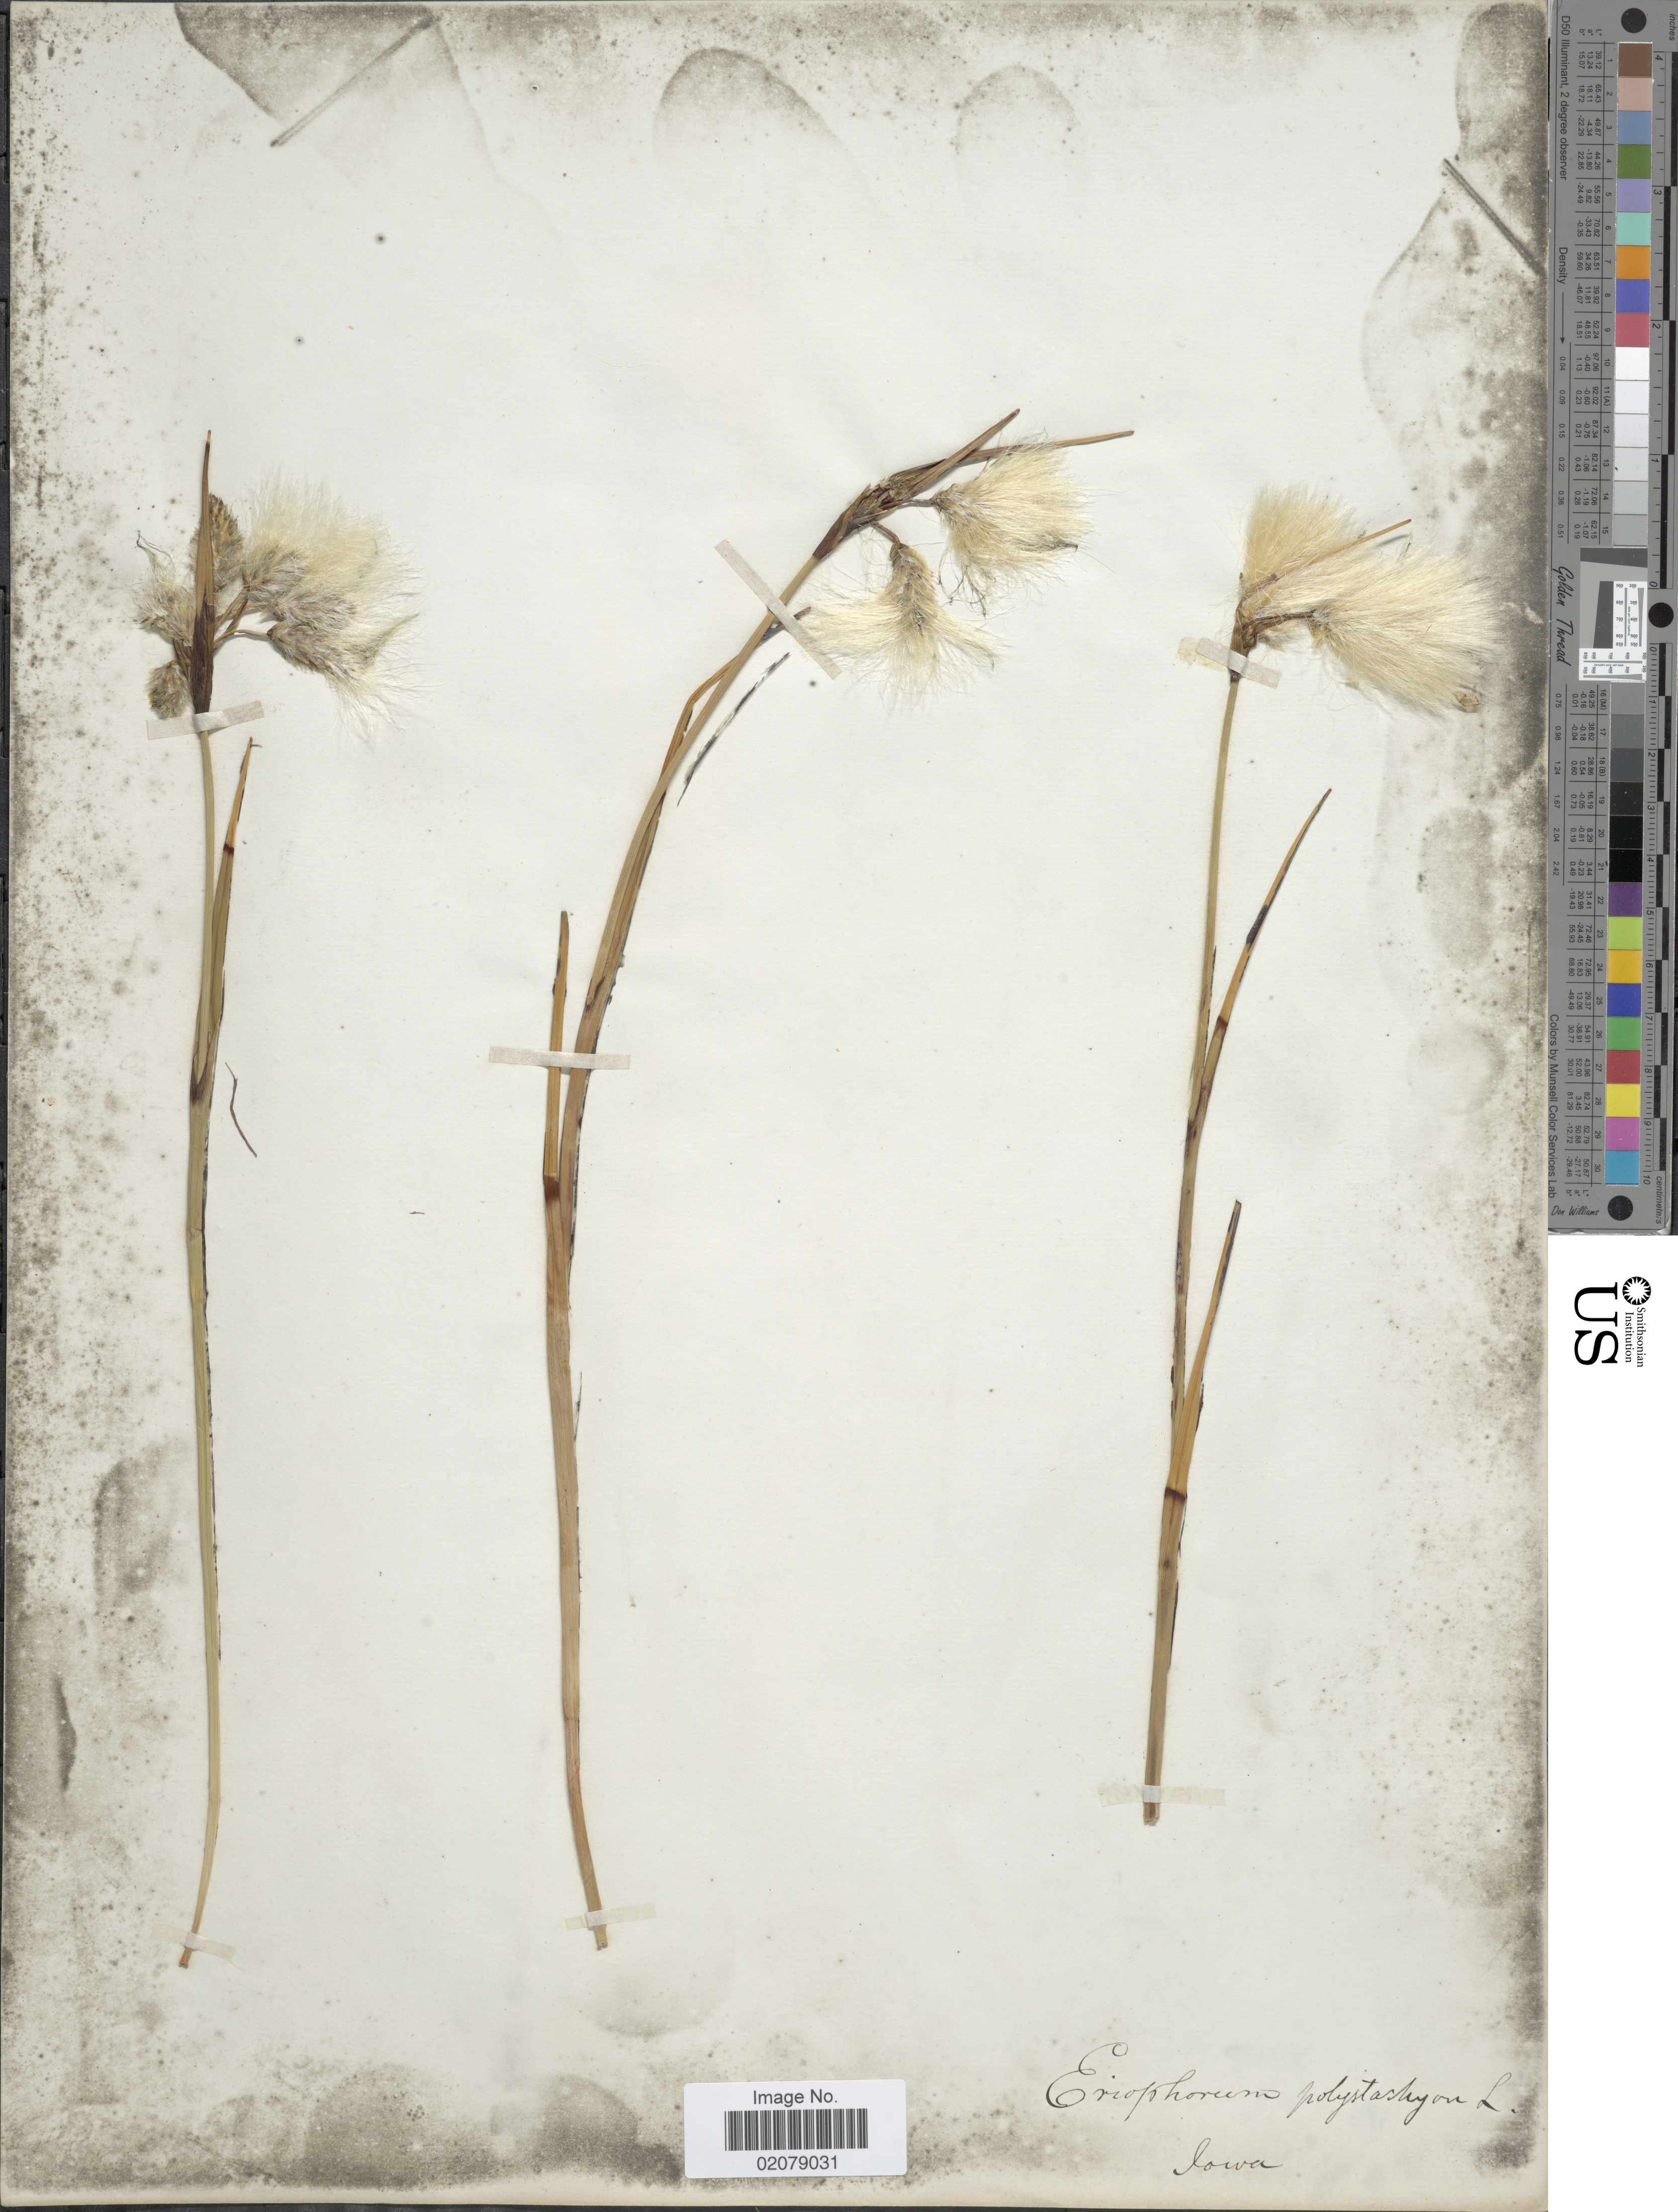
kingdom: Plantae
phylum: Tracheophyta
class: Liliopsida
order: Poales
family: Cyperaceae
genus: Eriophorum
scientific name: Eriophorum viridicarinatum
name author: (Englem.) Fernald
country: United States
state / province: Iowa